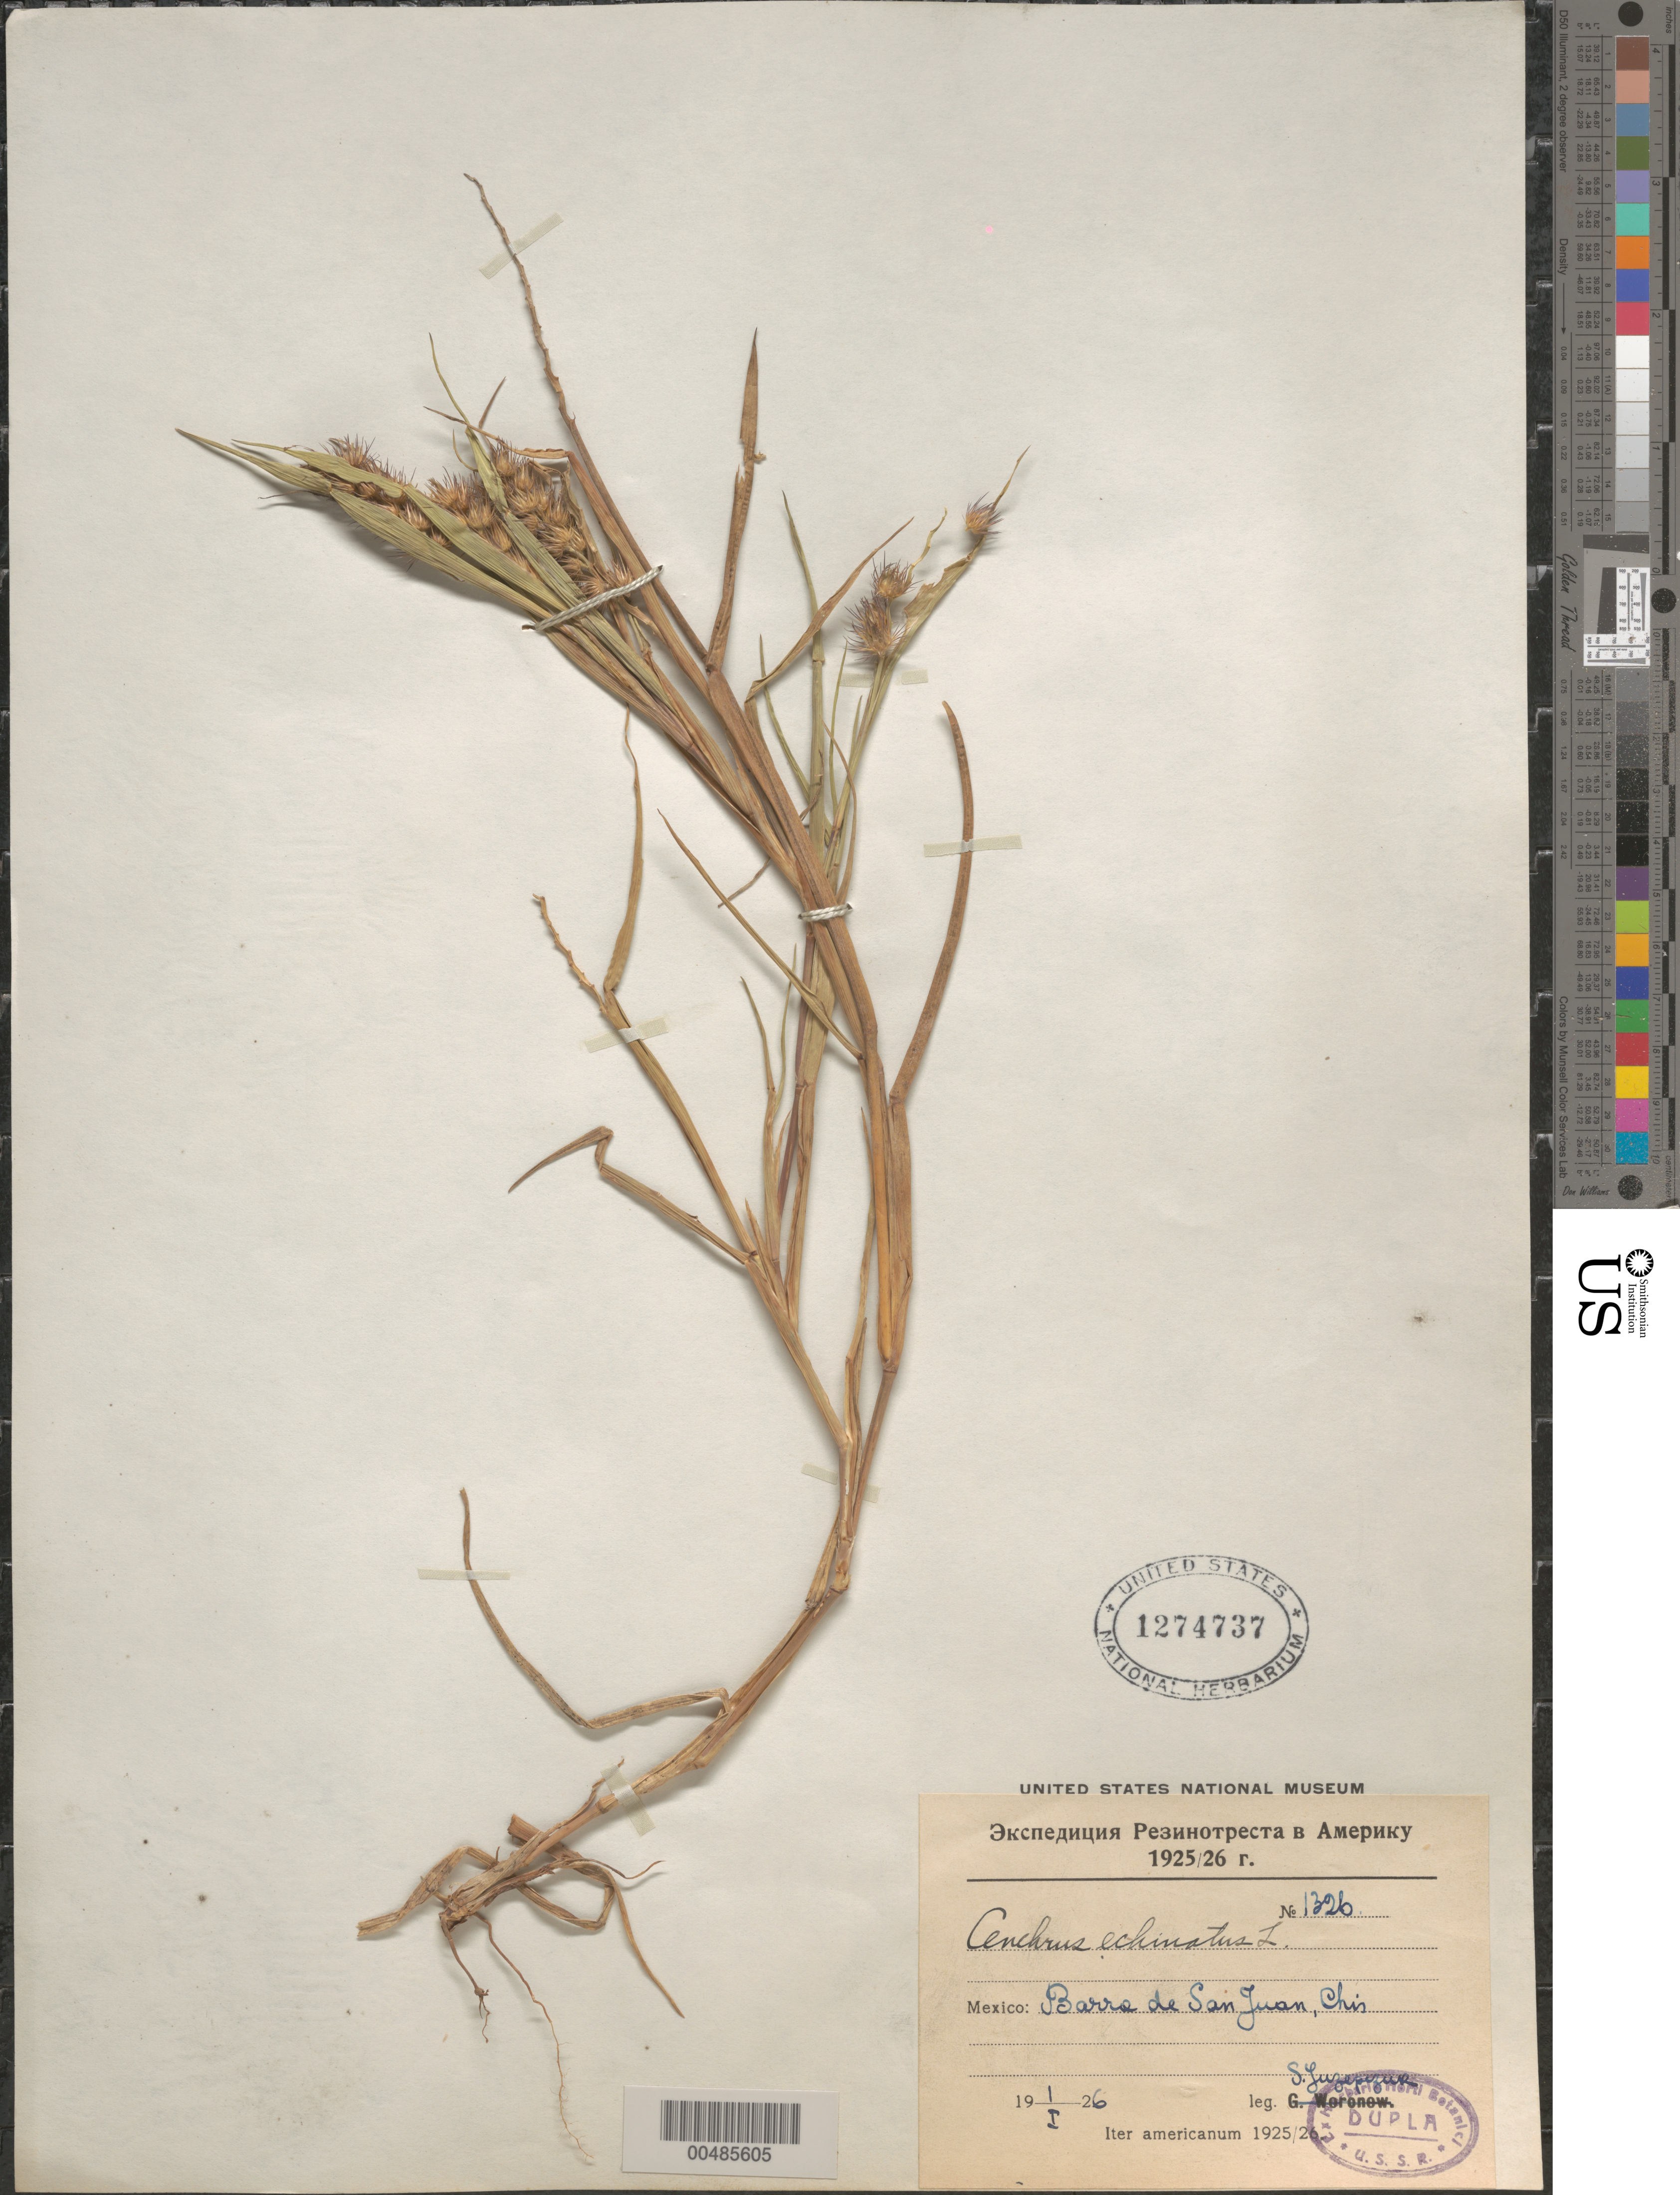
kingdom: Plantae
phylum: Tracheophyta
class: Liliopsida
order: Poales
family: Poaceae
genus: Cenchrus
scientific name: Cenchrus echinatus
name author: L.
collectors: S. V. Juzepczuk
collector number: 1326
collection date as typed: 1 Jan 1926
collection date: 1926-01-01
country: Mexico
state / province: Chiapas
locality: Barro de San Juan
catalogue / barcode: US 1274737